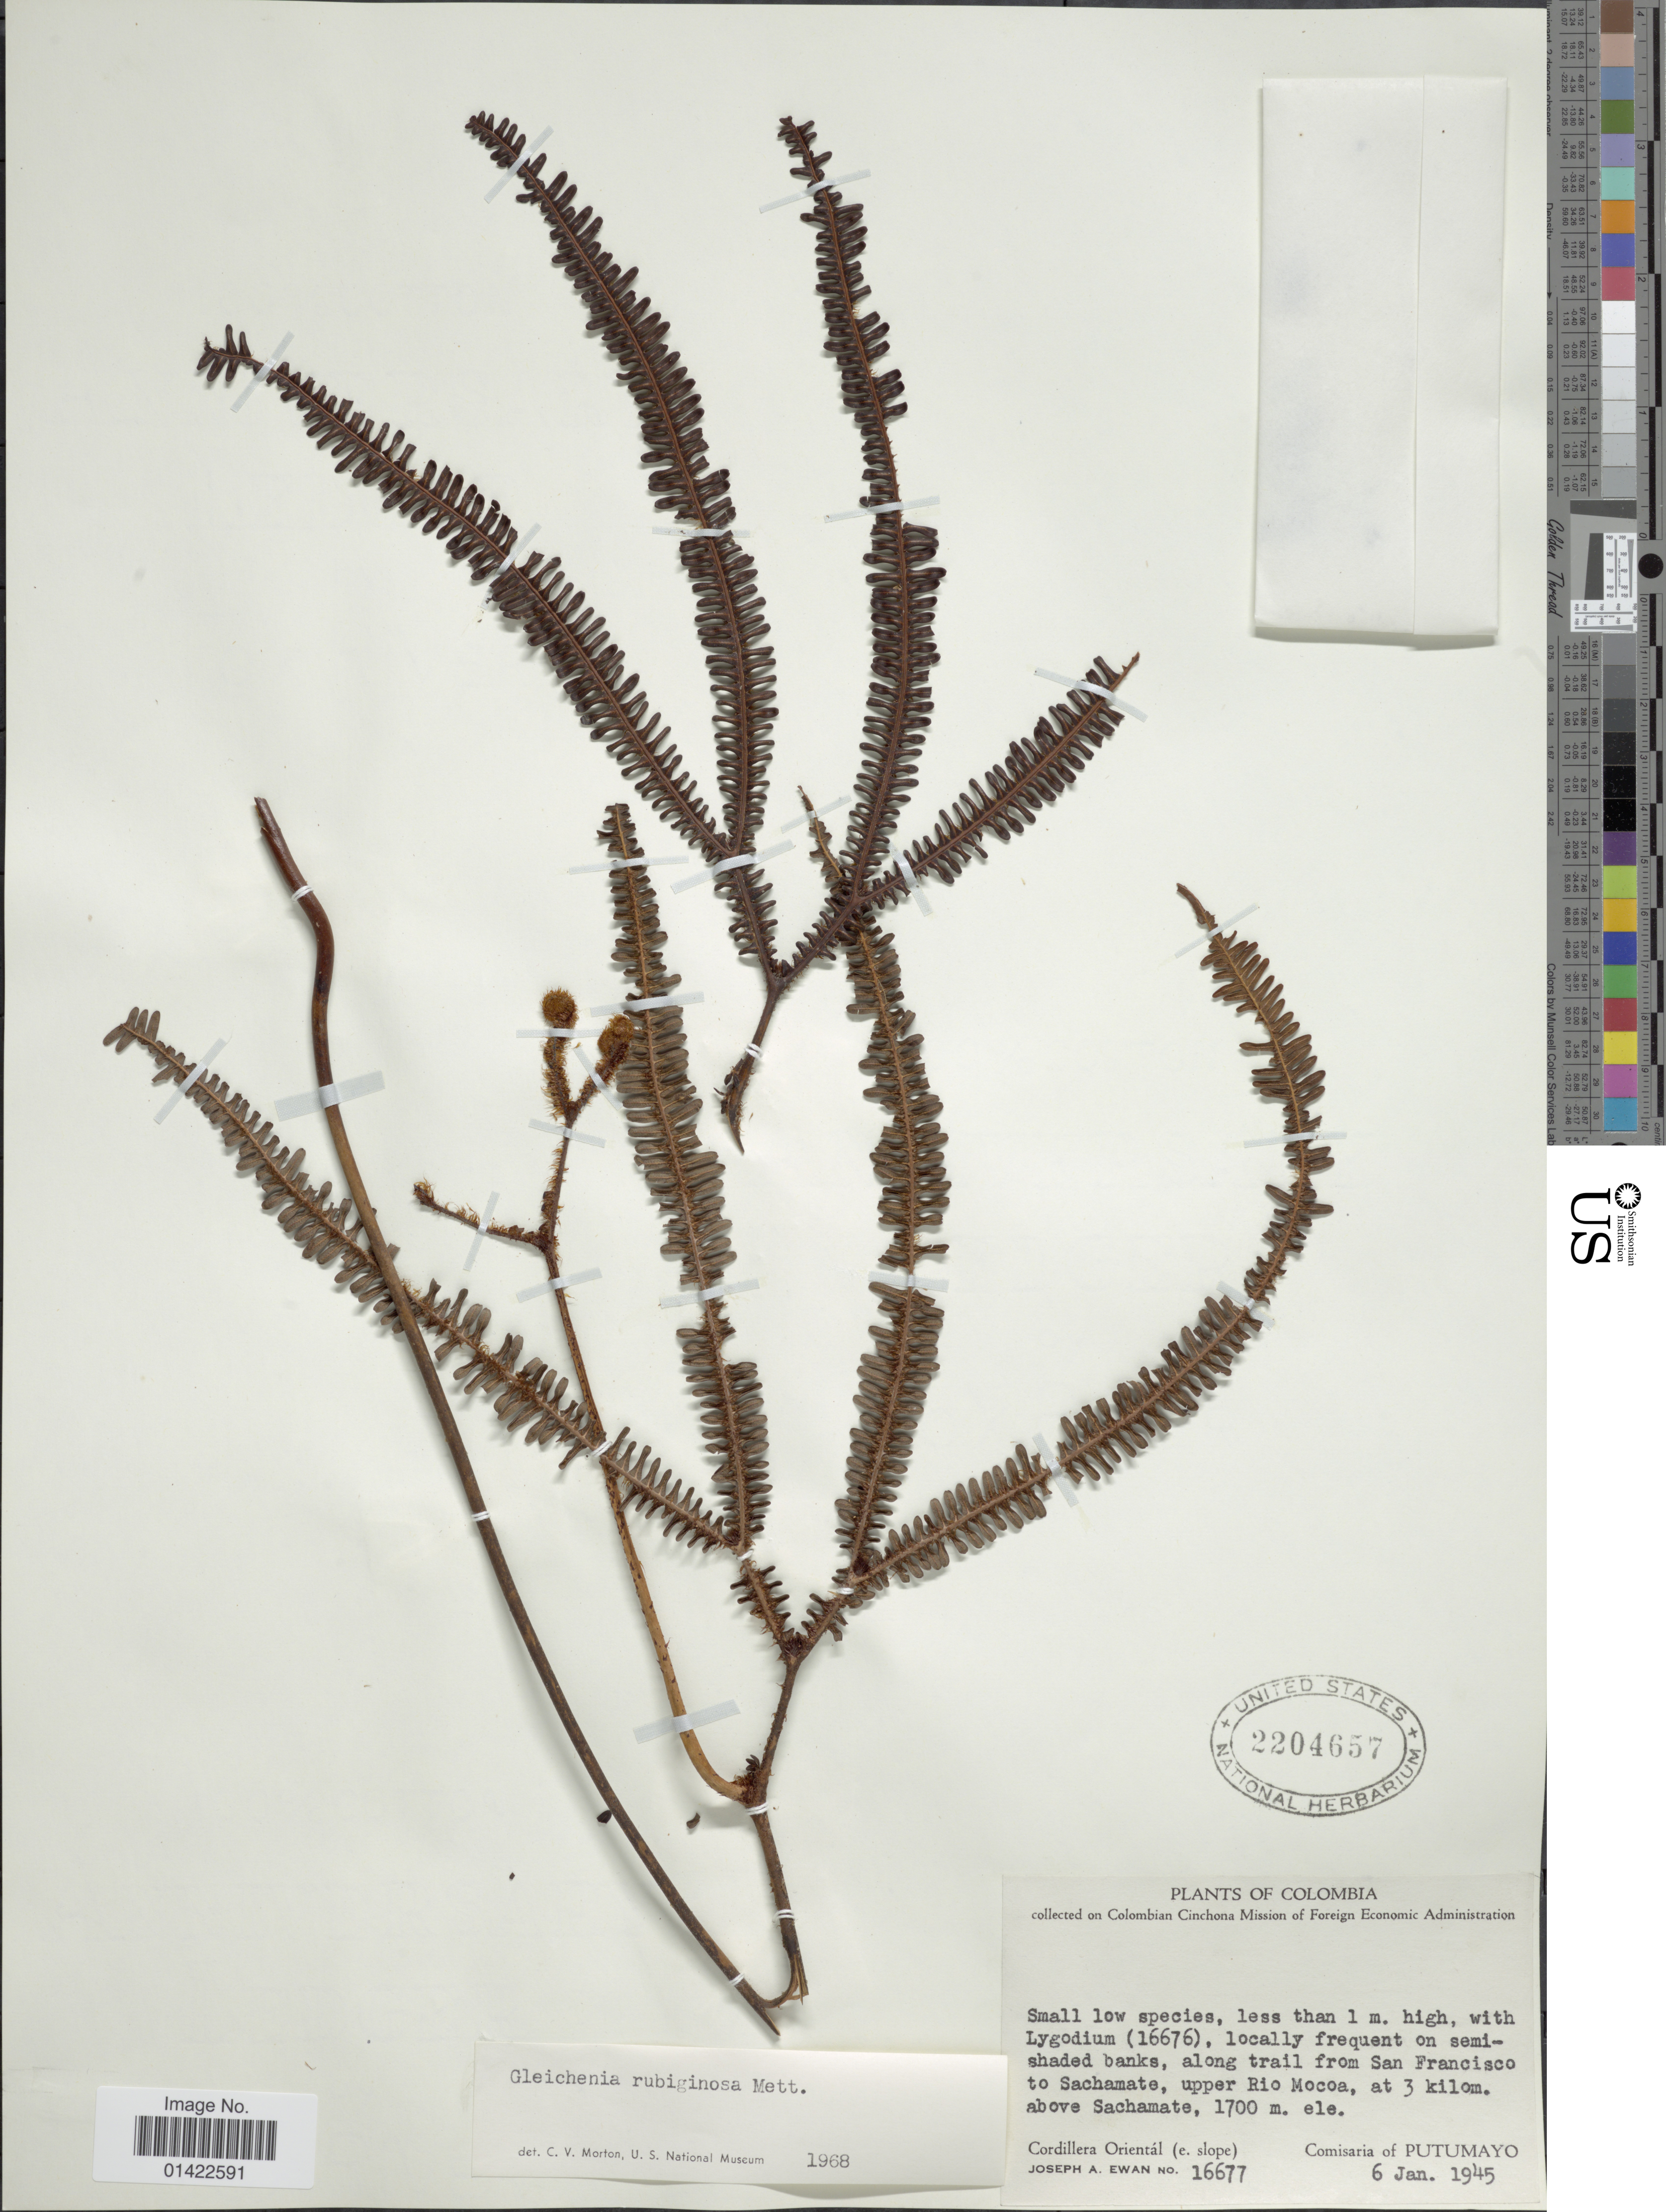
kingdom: Plantae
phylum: Tracheophyta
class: Polypodiopsida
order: Gleicheniales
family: Gleicheniaceae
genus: Sticherus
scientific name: Sticherus rubiginosus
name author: (Mett.) Nakai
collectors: J. A. Ewan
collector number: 16677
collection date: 1945-01-06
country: Colombia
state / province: Putumayo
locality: Cordillera Oriental (e.slope). Along trail from San Francisco to Sachamate, upper Rio Mocoa, at 3 km. above Sachamate.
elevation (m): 1700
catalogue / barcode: US 2204657